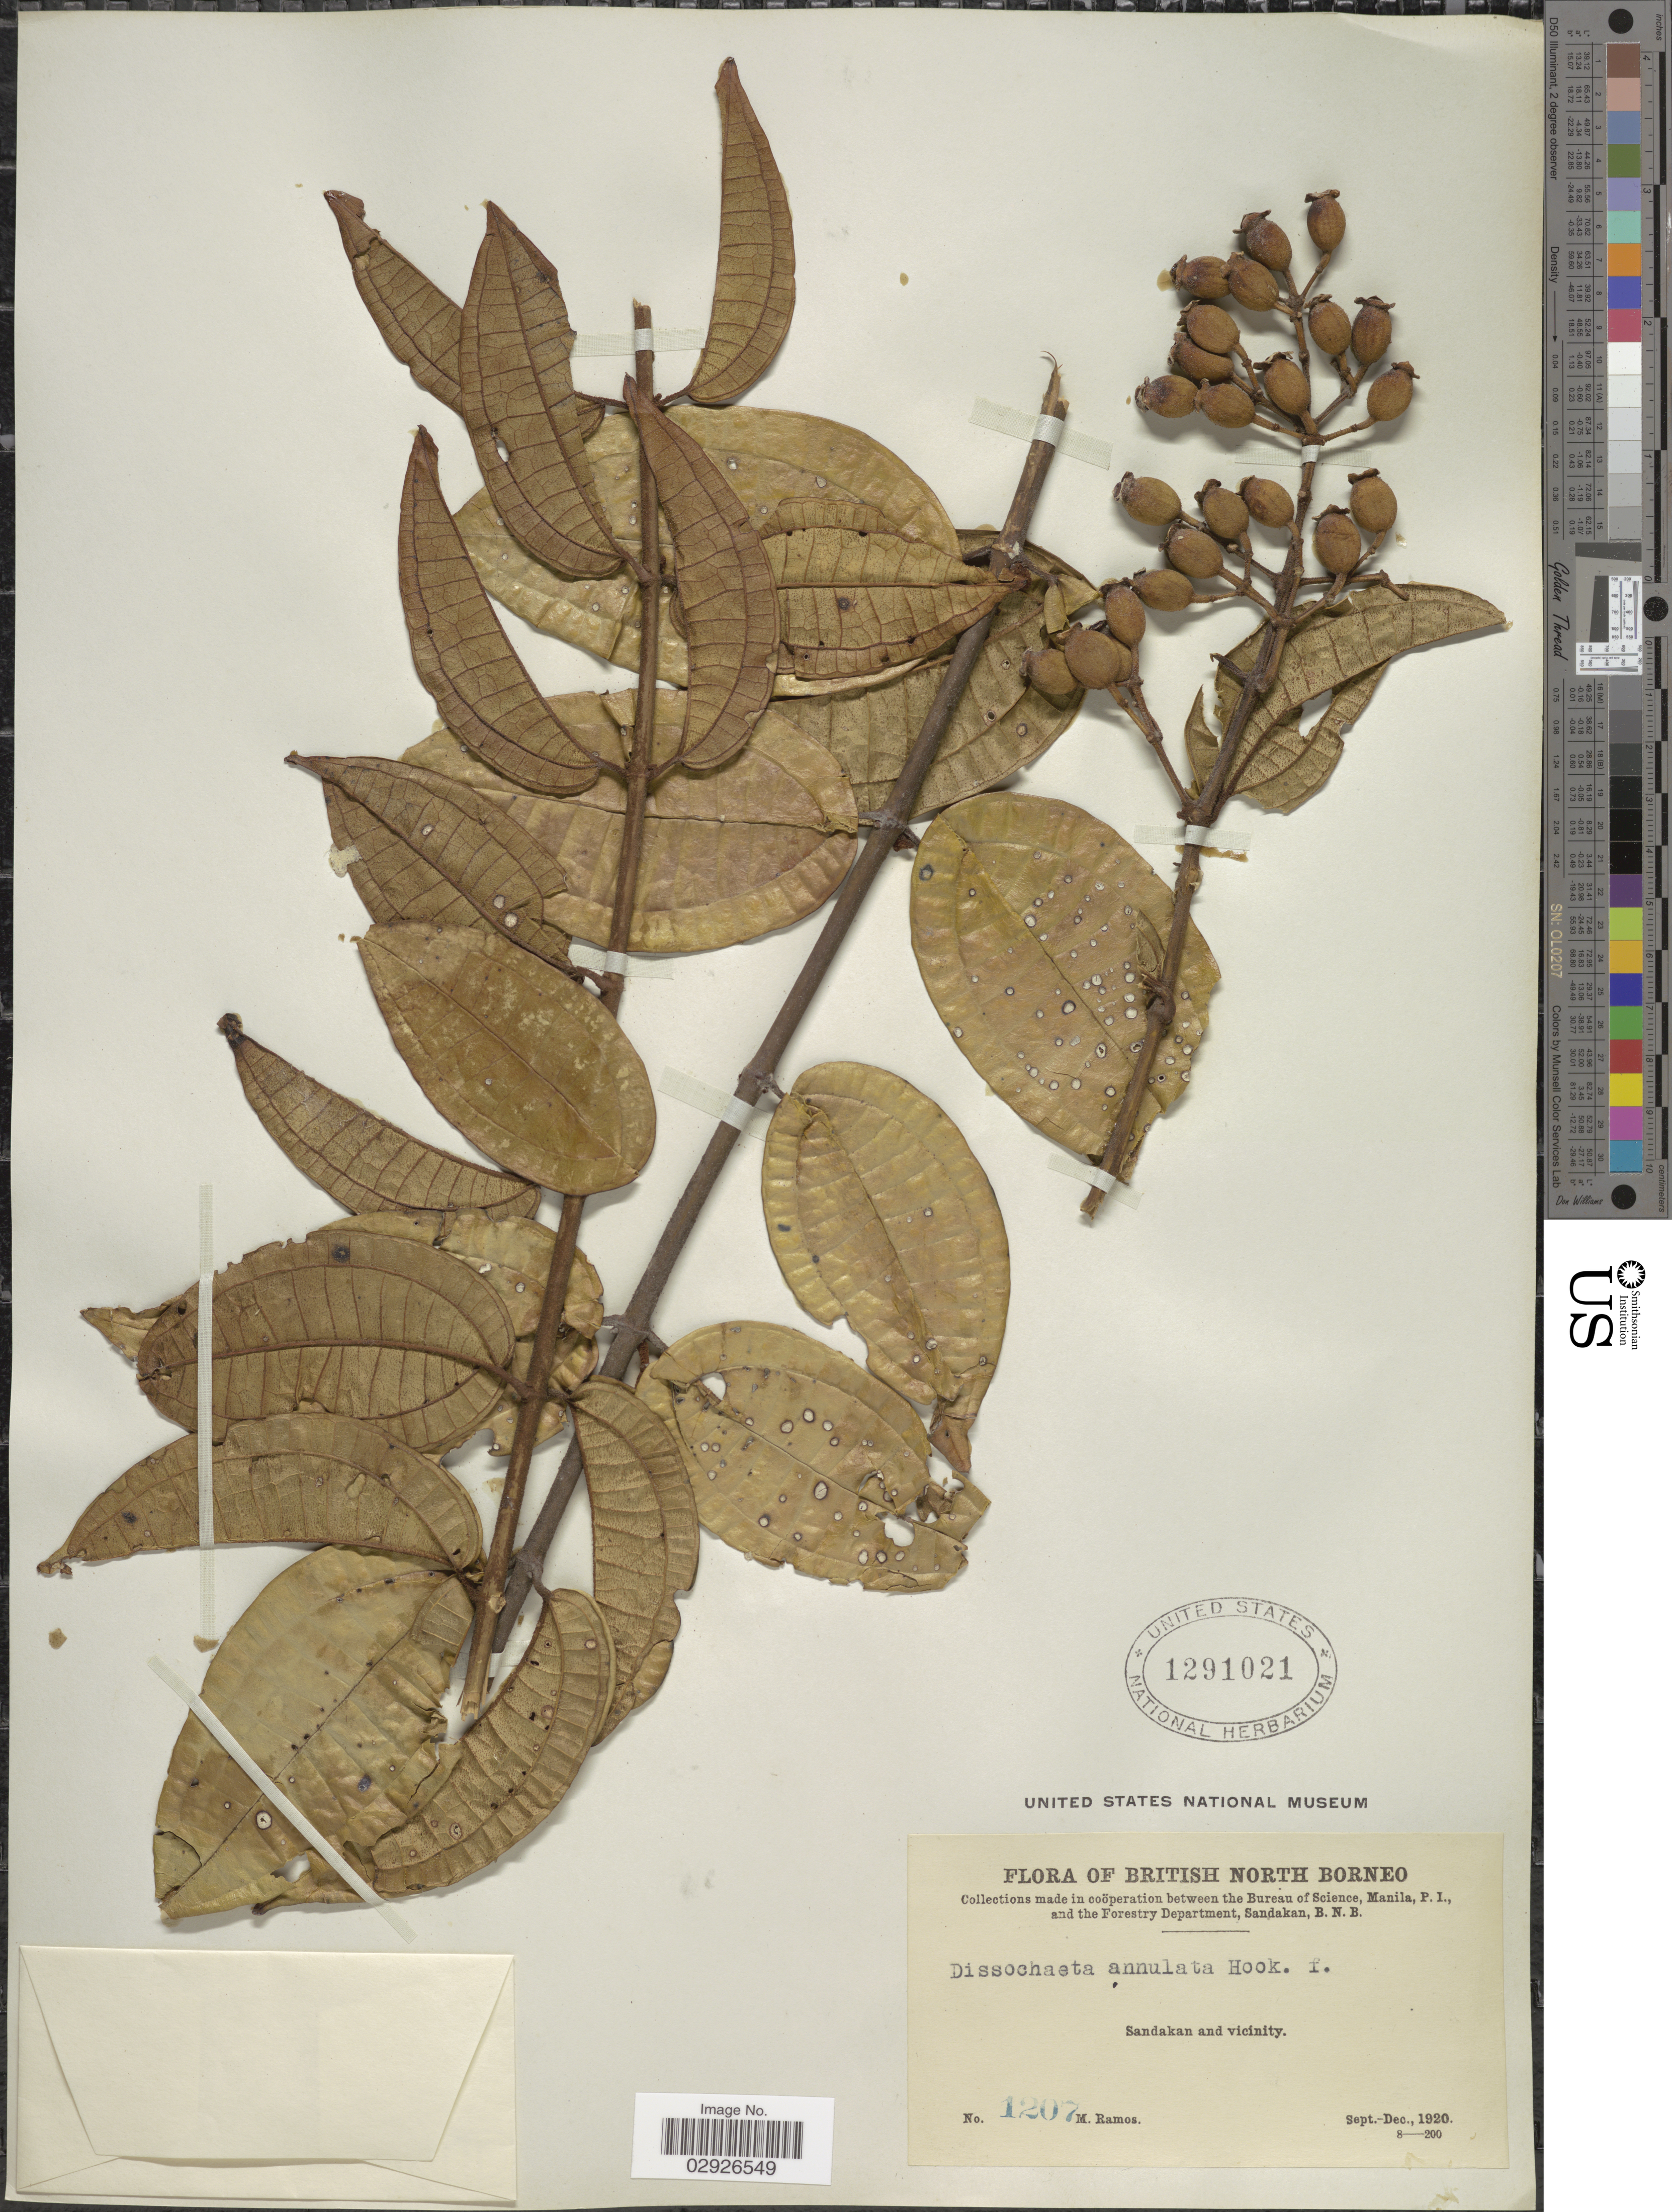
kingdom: Plantae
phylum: Tracheophyta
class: Magnoliopsida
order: Myrtales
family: Melastomataceae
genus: Dissochaeta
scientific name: Dissochaeta annulata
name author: Hook. f. ex Triana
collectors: M. Ramos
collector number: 1207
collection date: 1920-09/1920-12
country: Malaysia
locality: British North Borneo. Sandakan and vicinity.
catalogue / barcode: US 1291021